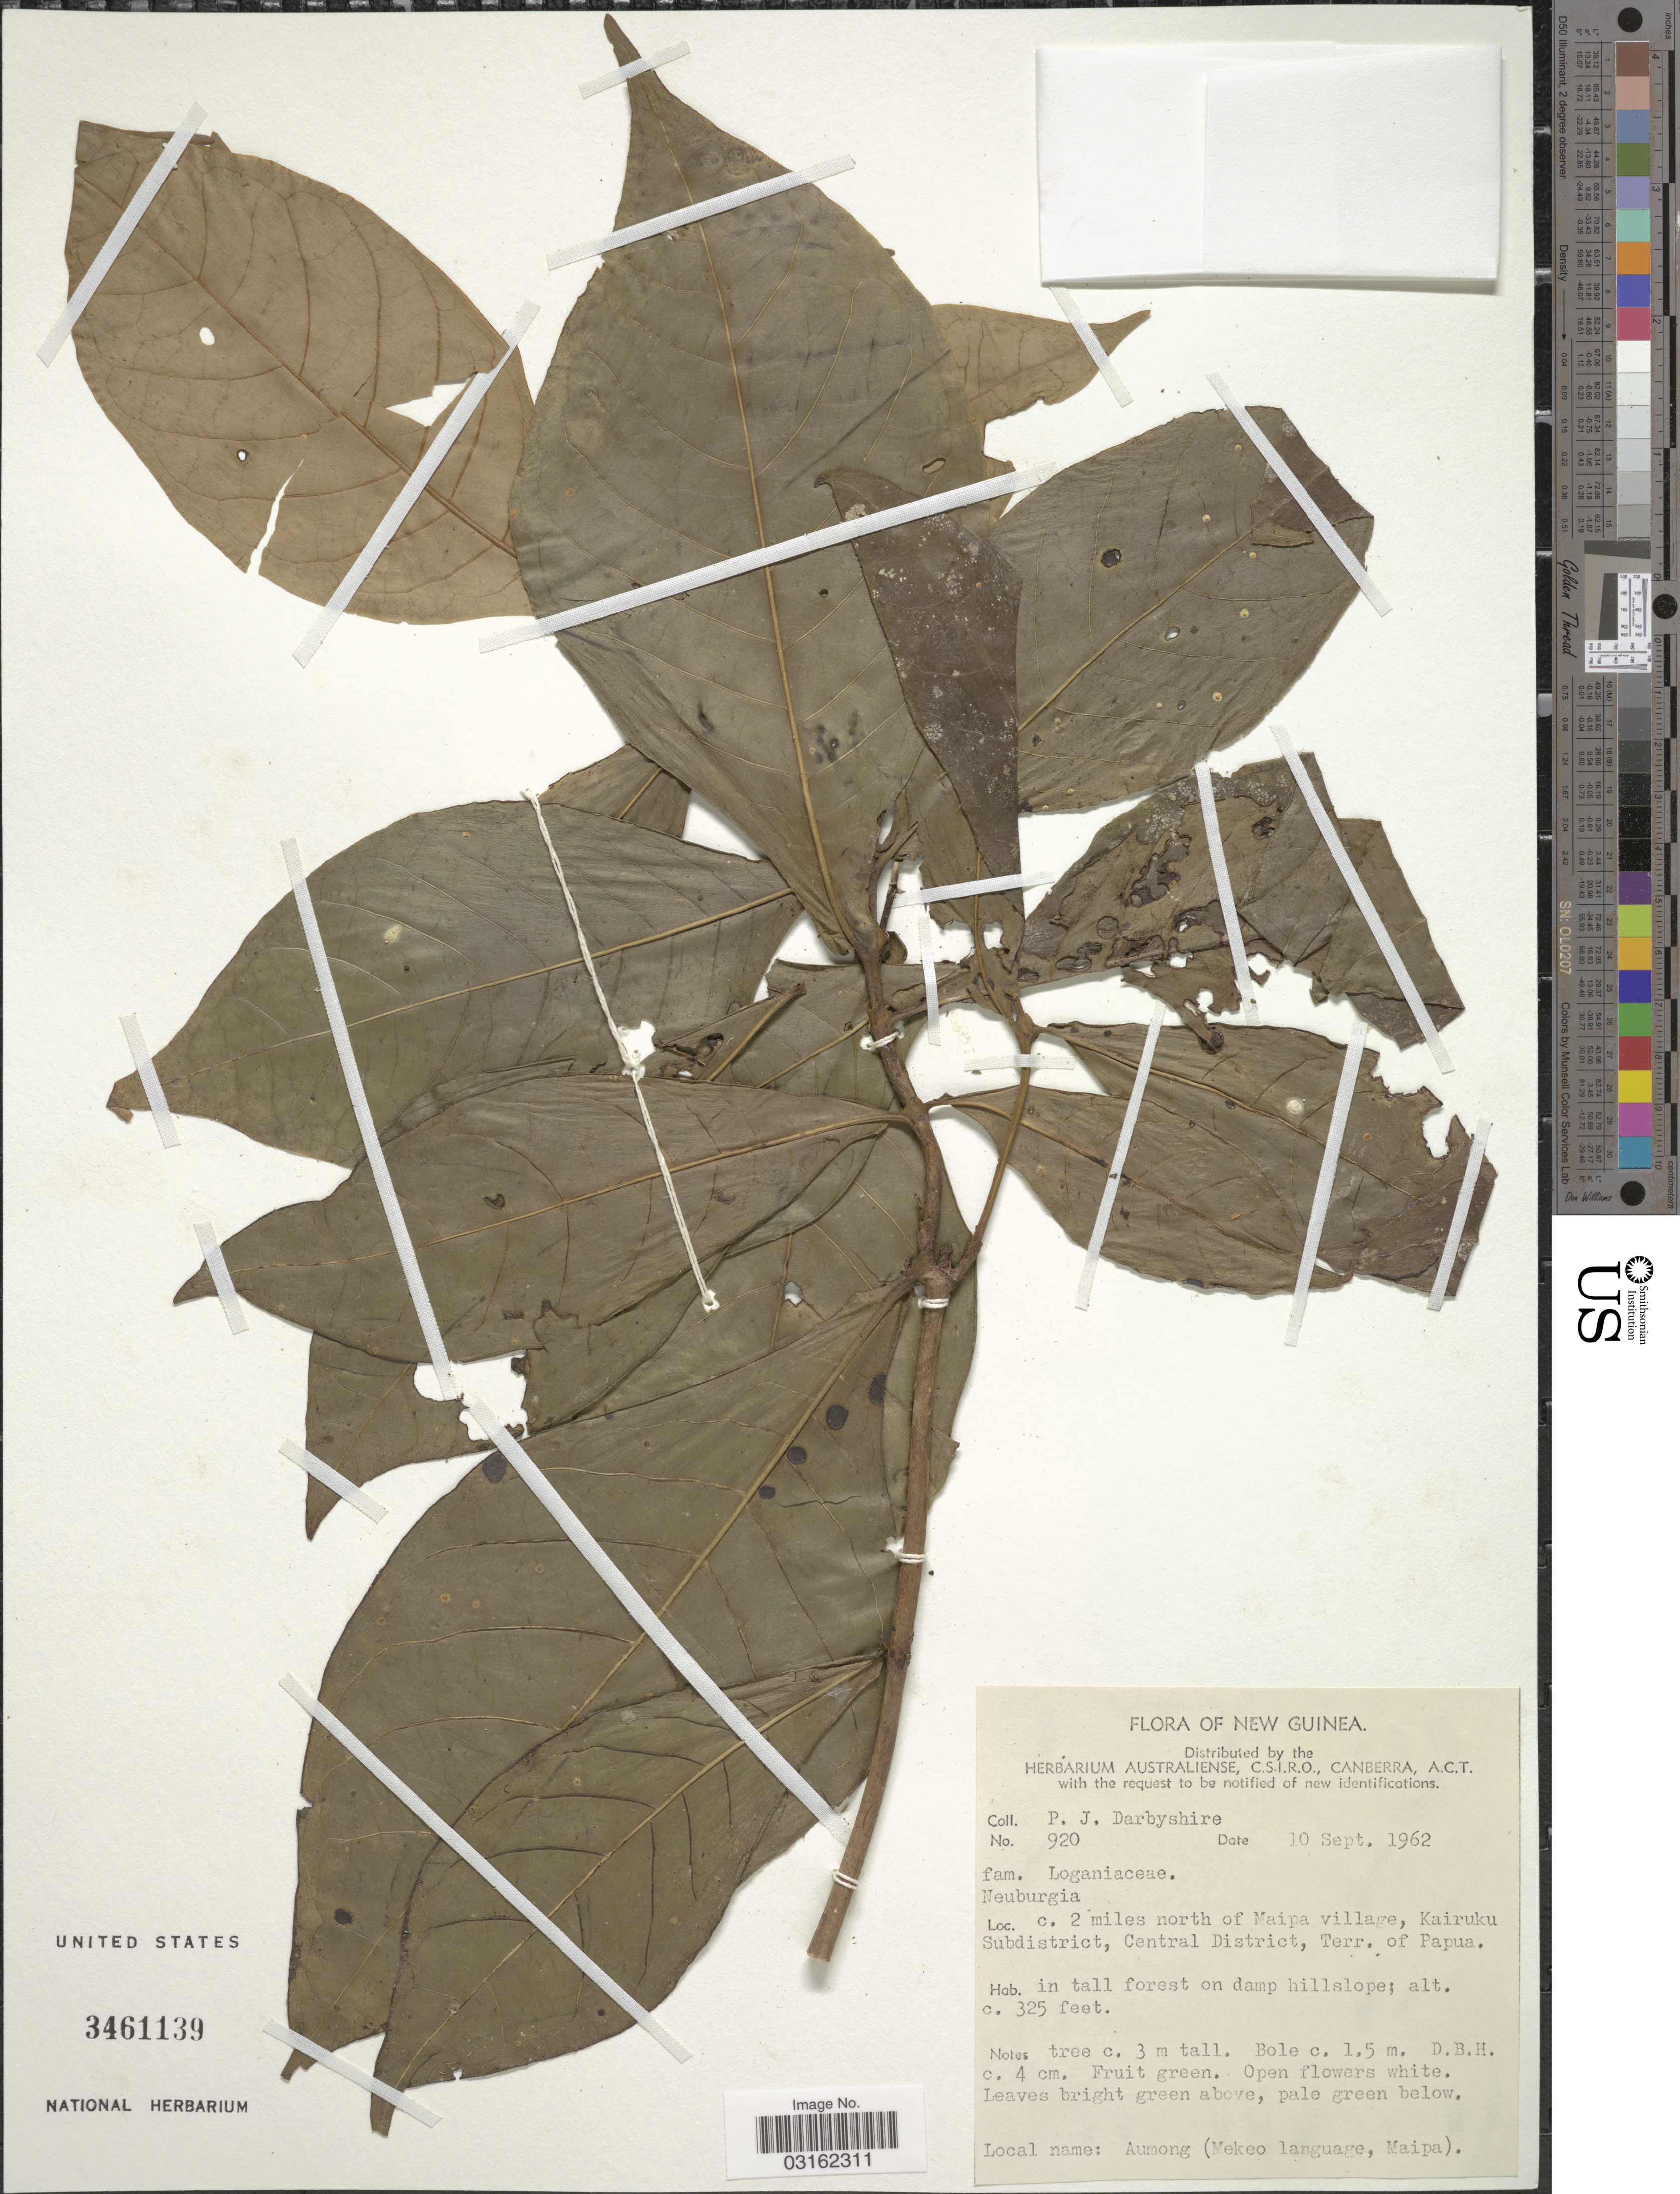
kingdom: Plantae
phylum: Tracheophyta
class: Magnoliopsida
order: Gentianales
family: Loganiaceae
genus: Neuburgia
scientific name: Neuburgia sp.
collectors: P. Darbyshire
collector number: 920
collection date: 1962-09-10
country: Papua New Guinea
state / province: Central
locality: New Guinea, c. 2 miles north of Maipa village, Kairuku Subdistrict, Central District, Terr. of Papua.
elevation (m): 99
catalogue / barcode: US 3461139